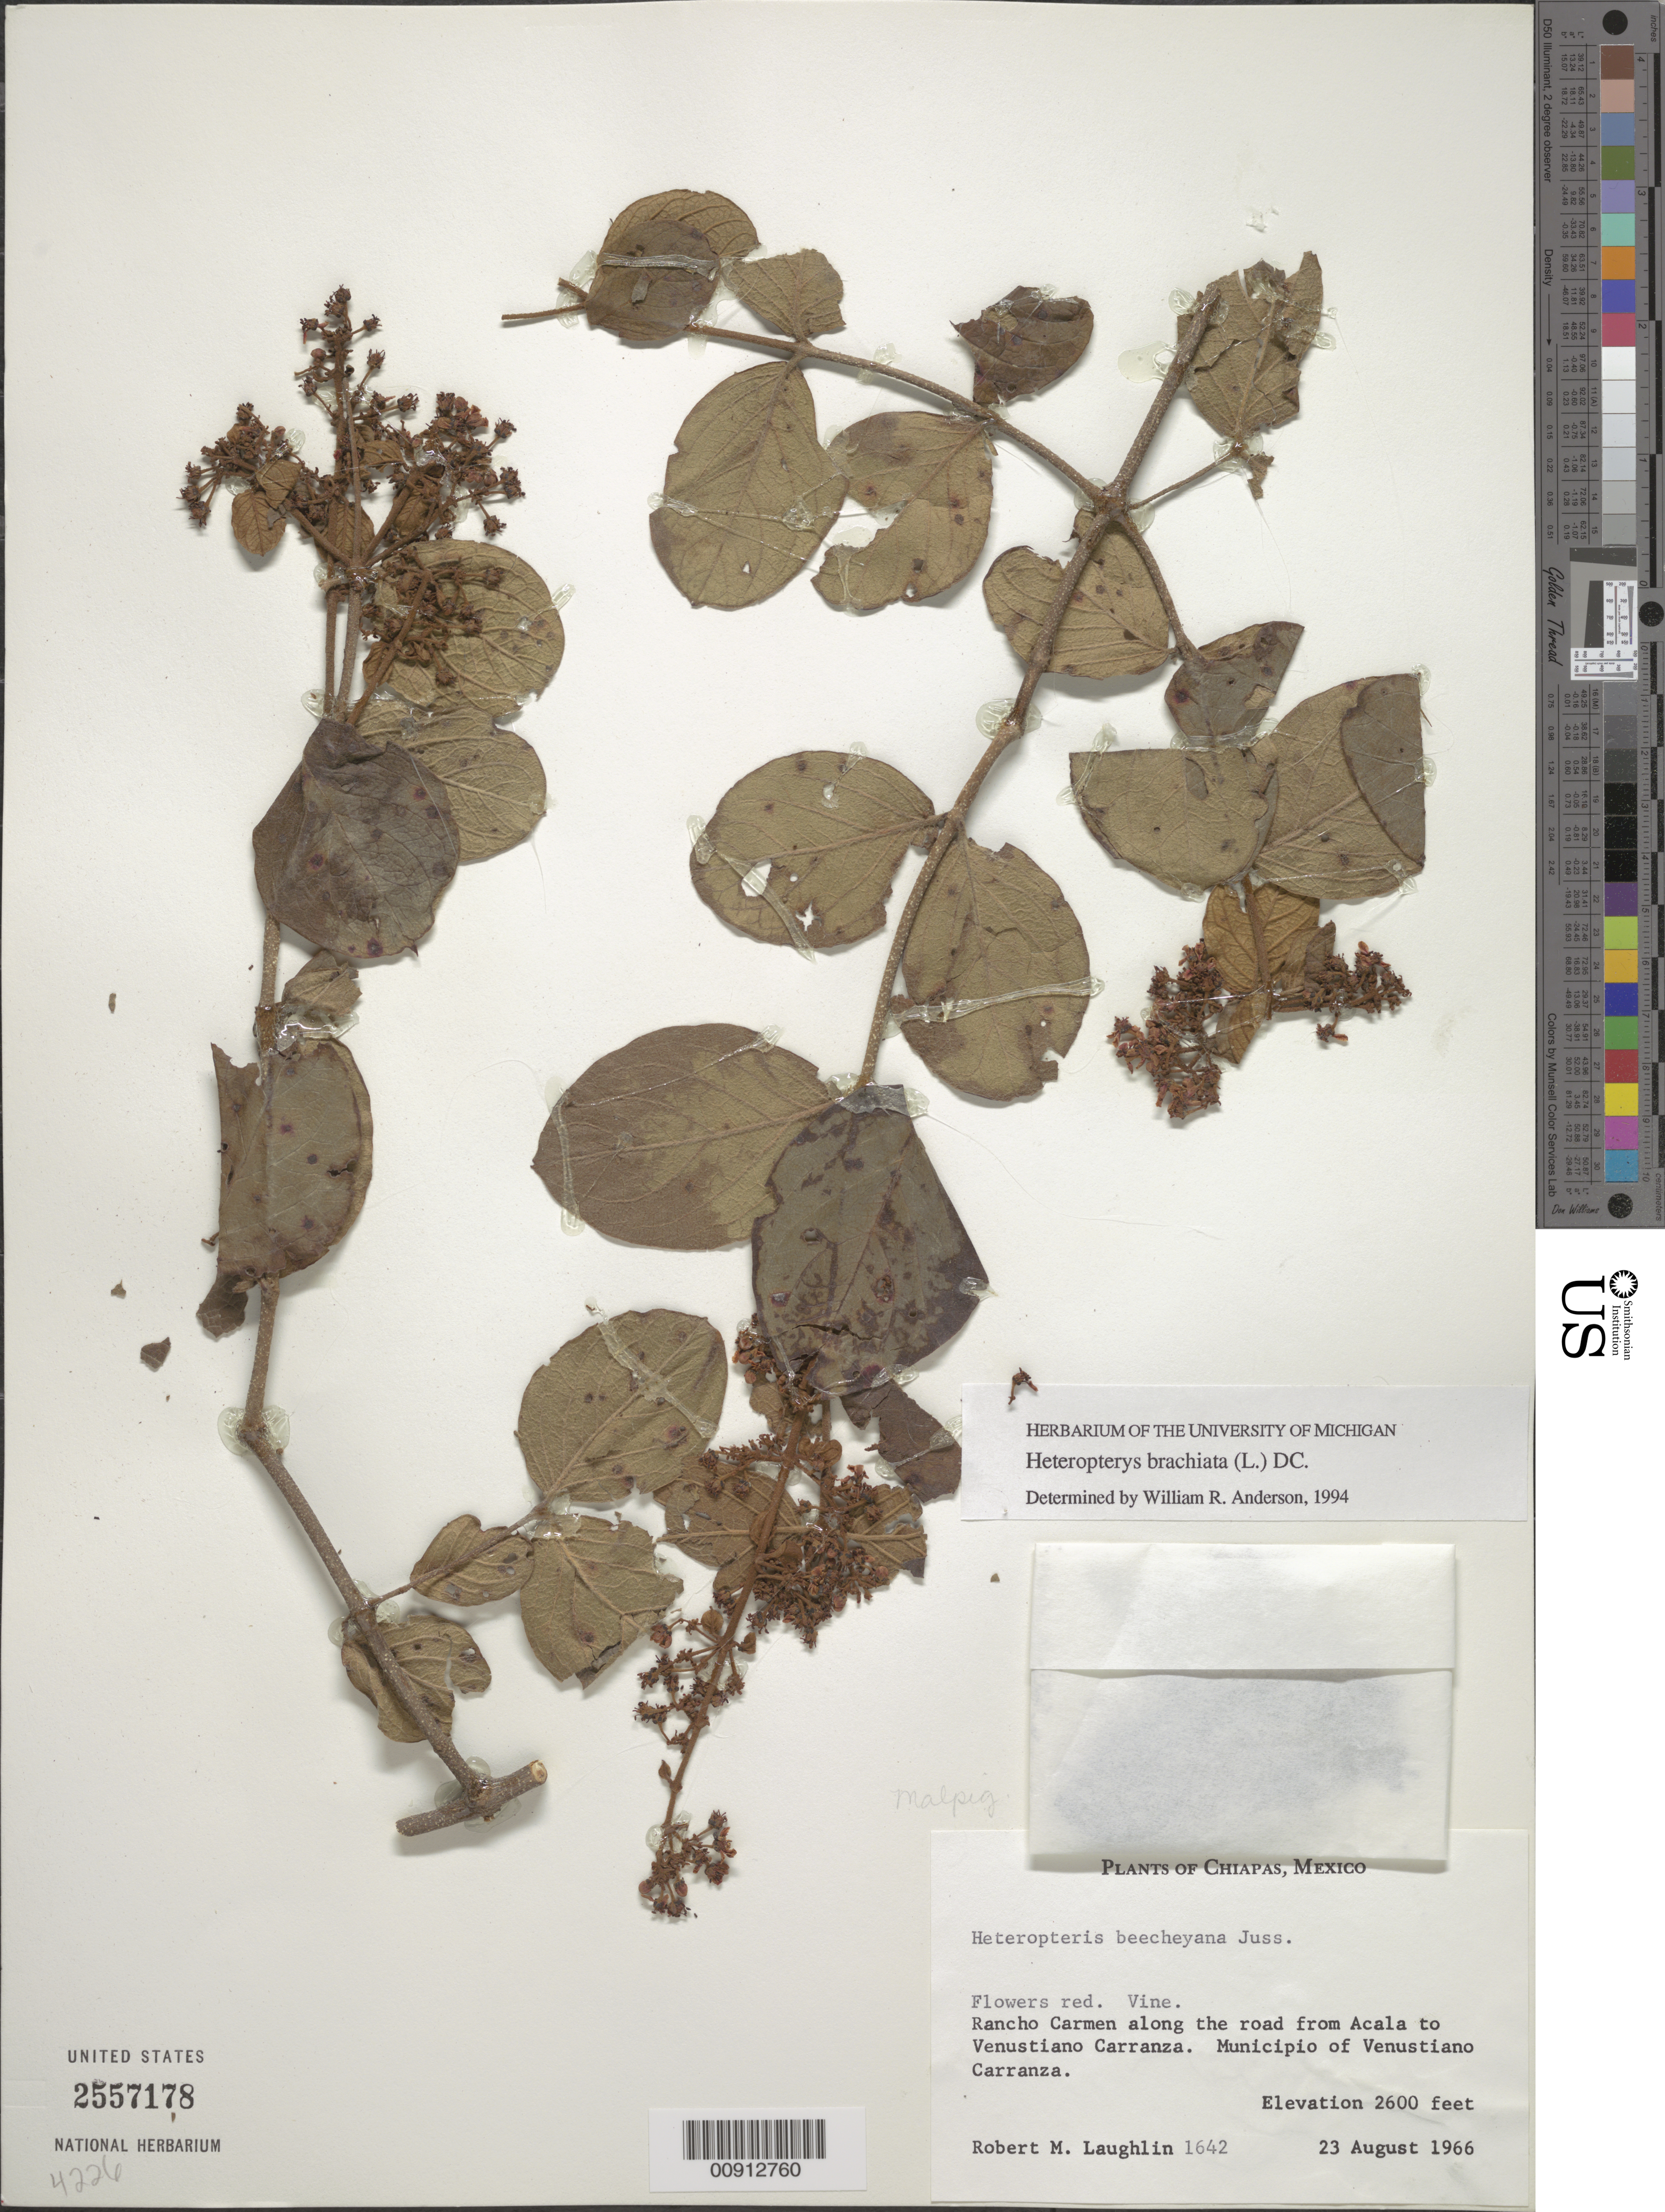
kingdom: Plantae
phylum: Tracheophyta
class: Magnoliopsida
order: Malpighiales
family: Malpighiaceae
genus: Heteropterys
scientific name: Heteropterys brachiata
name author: (L.) DC.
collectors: R. M. Laughlin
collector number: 1642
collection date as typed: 23 Aug 1966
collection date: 1966-08-23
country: Mexico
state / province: Chiapas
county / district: Venustiano Carranza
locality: Rancho Carmen along the road from Acala to Venustiano Carranza, Municipio of Venustiano Carranza, Chiapas.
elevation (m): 792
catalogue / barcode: US 2557178